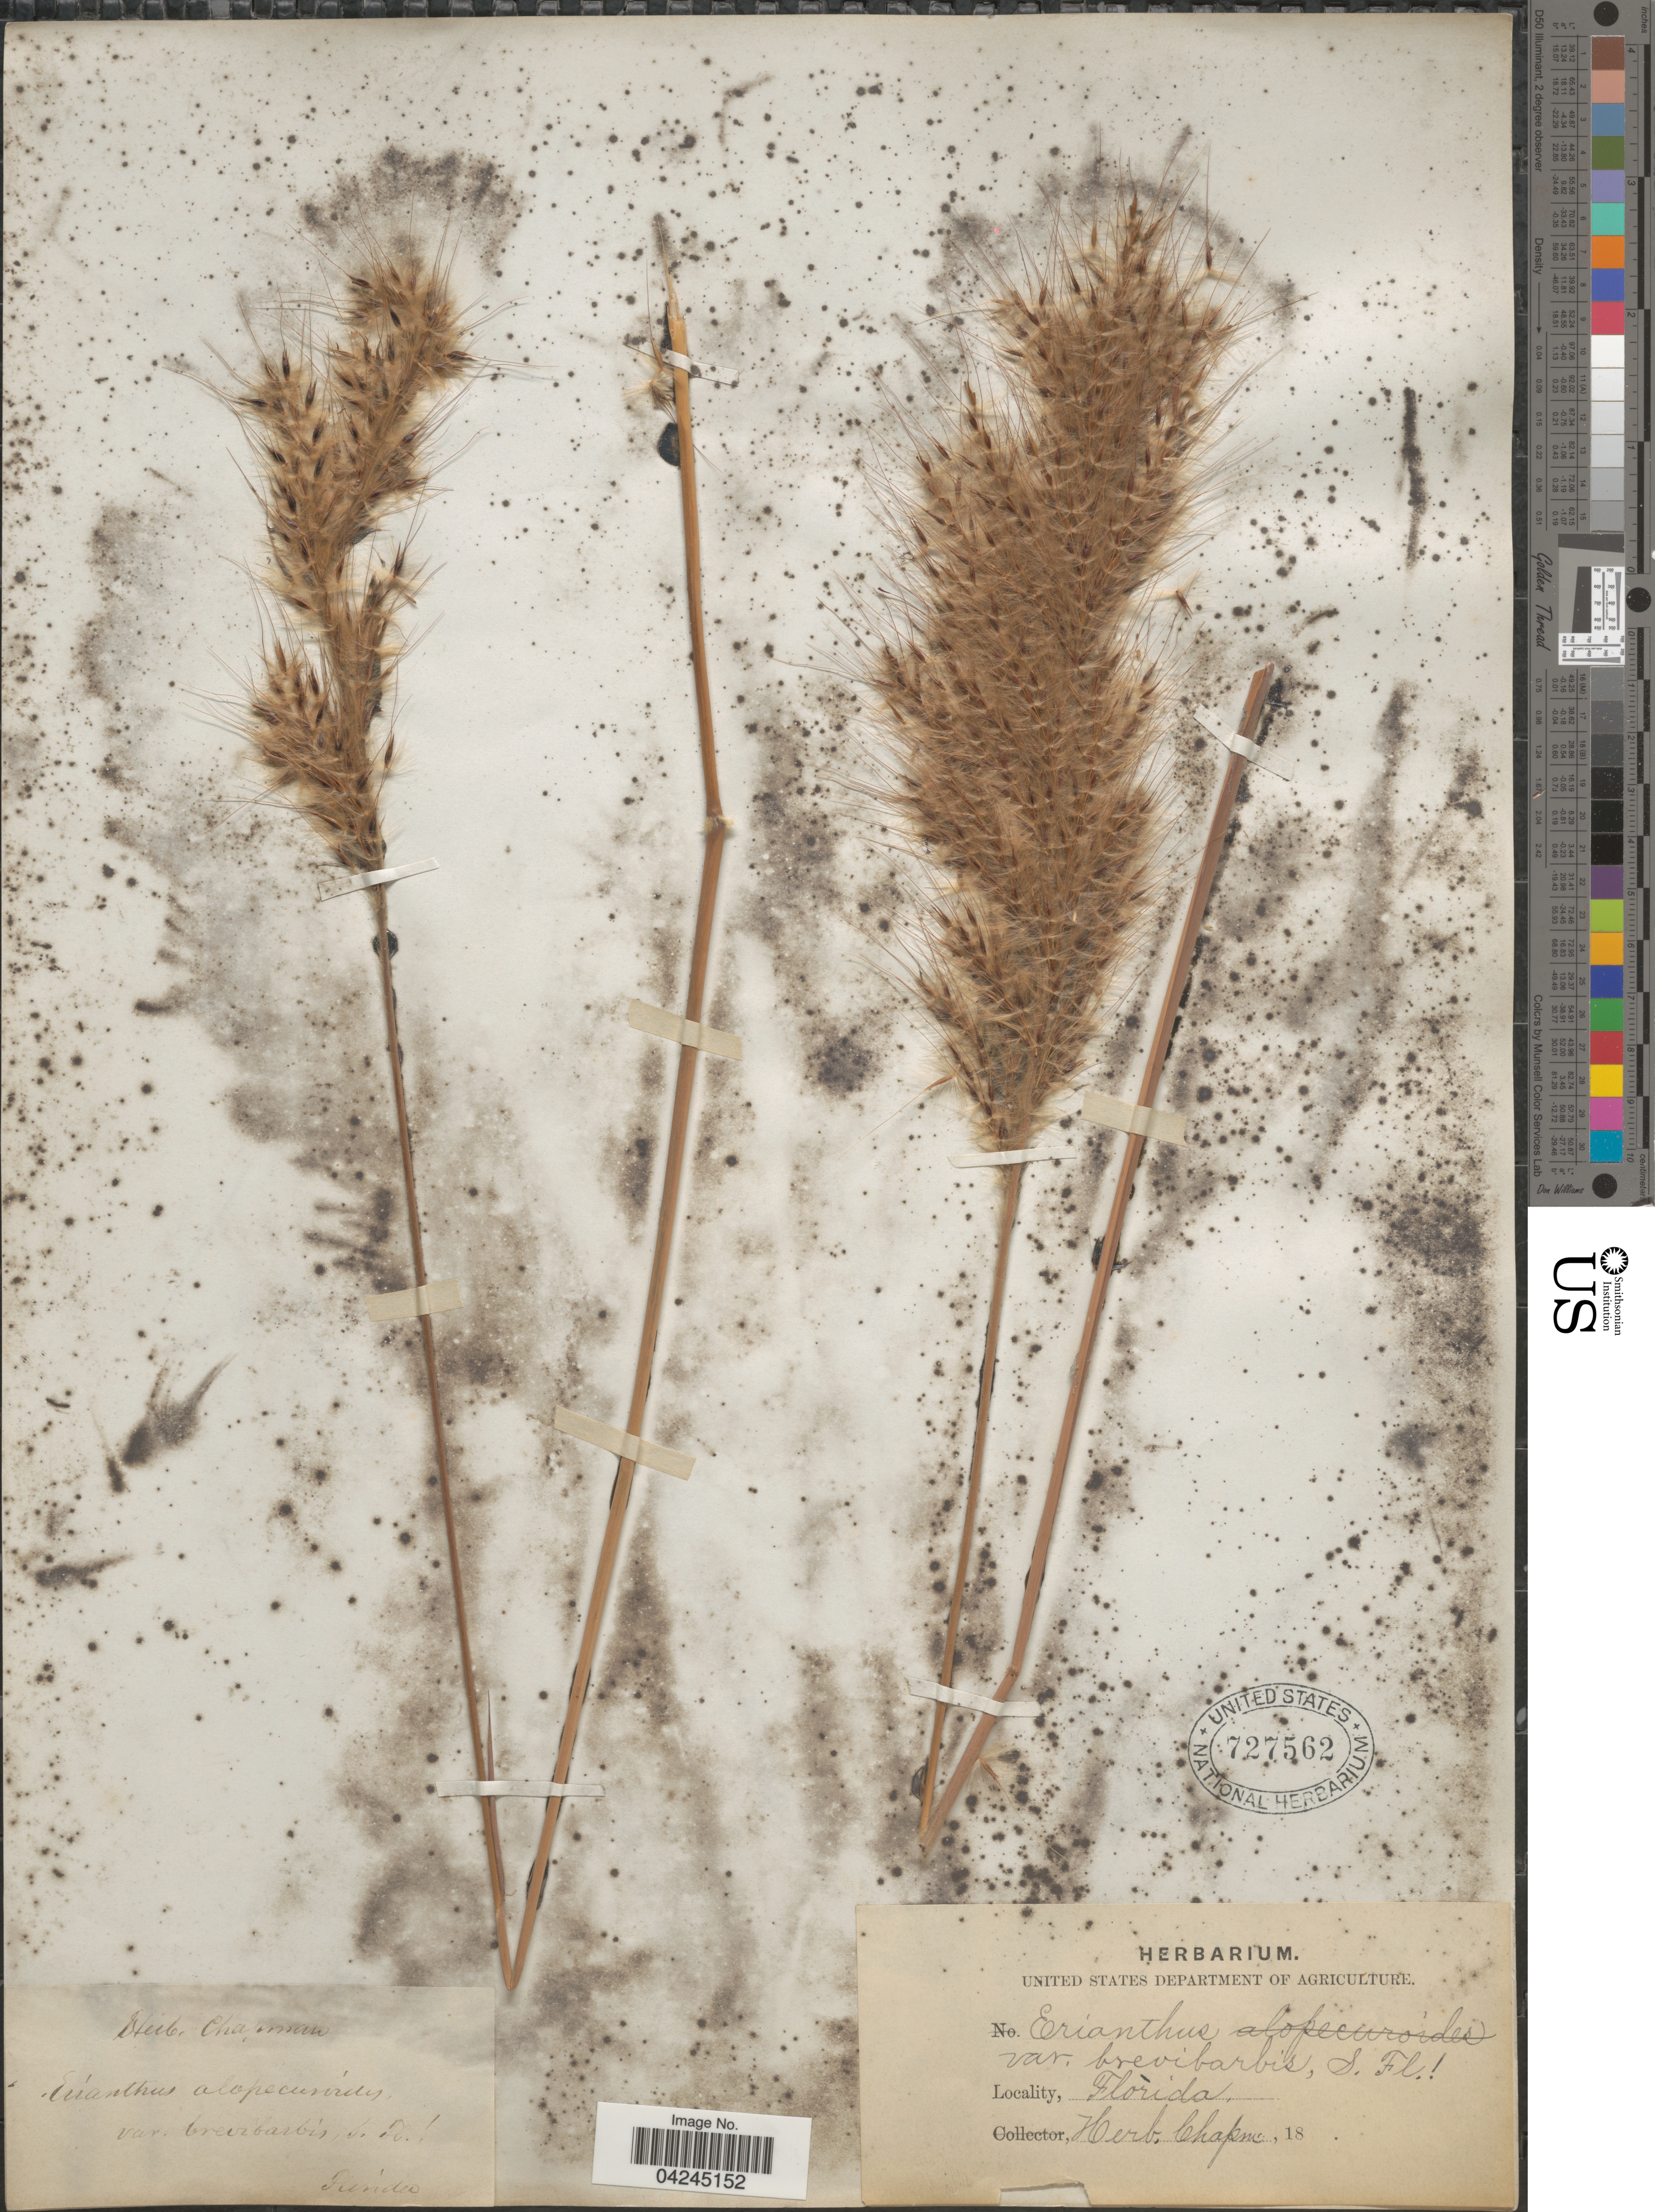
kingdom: Plantae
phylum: Tracheophyta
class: Liliopsida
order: Poales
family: Poaceae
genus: Erianthus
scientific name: Erianthus giganteus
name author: (Walter) P. Beauv.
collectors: ex herb. Chapman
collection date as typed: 18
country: United States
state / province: Florida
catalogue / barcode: US 727562